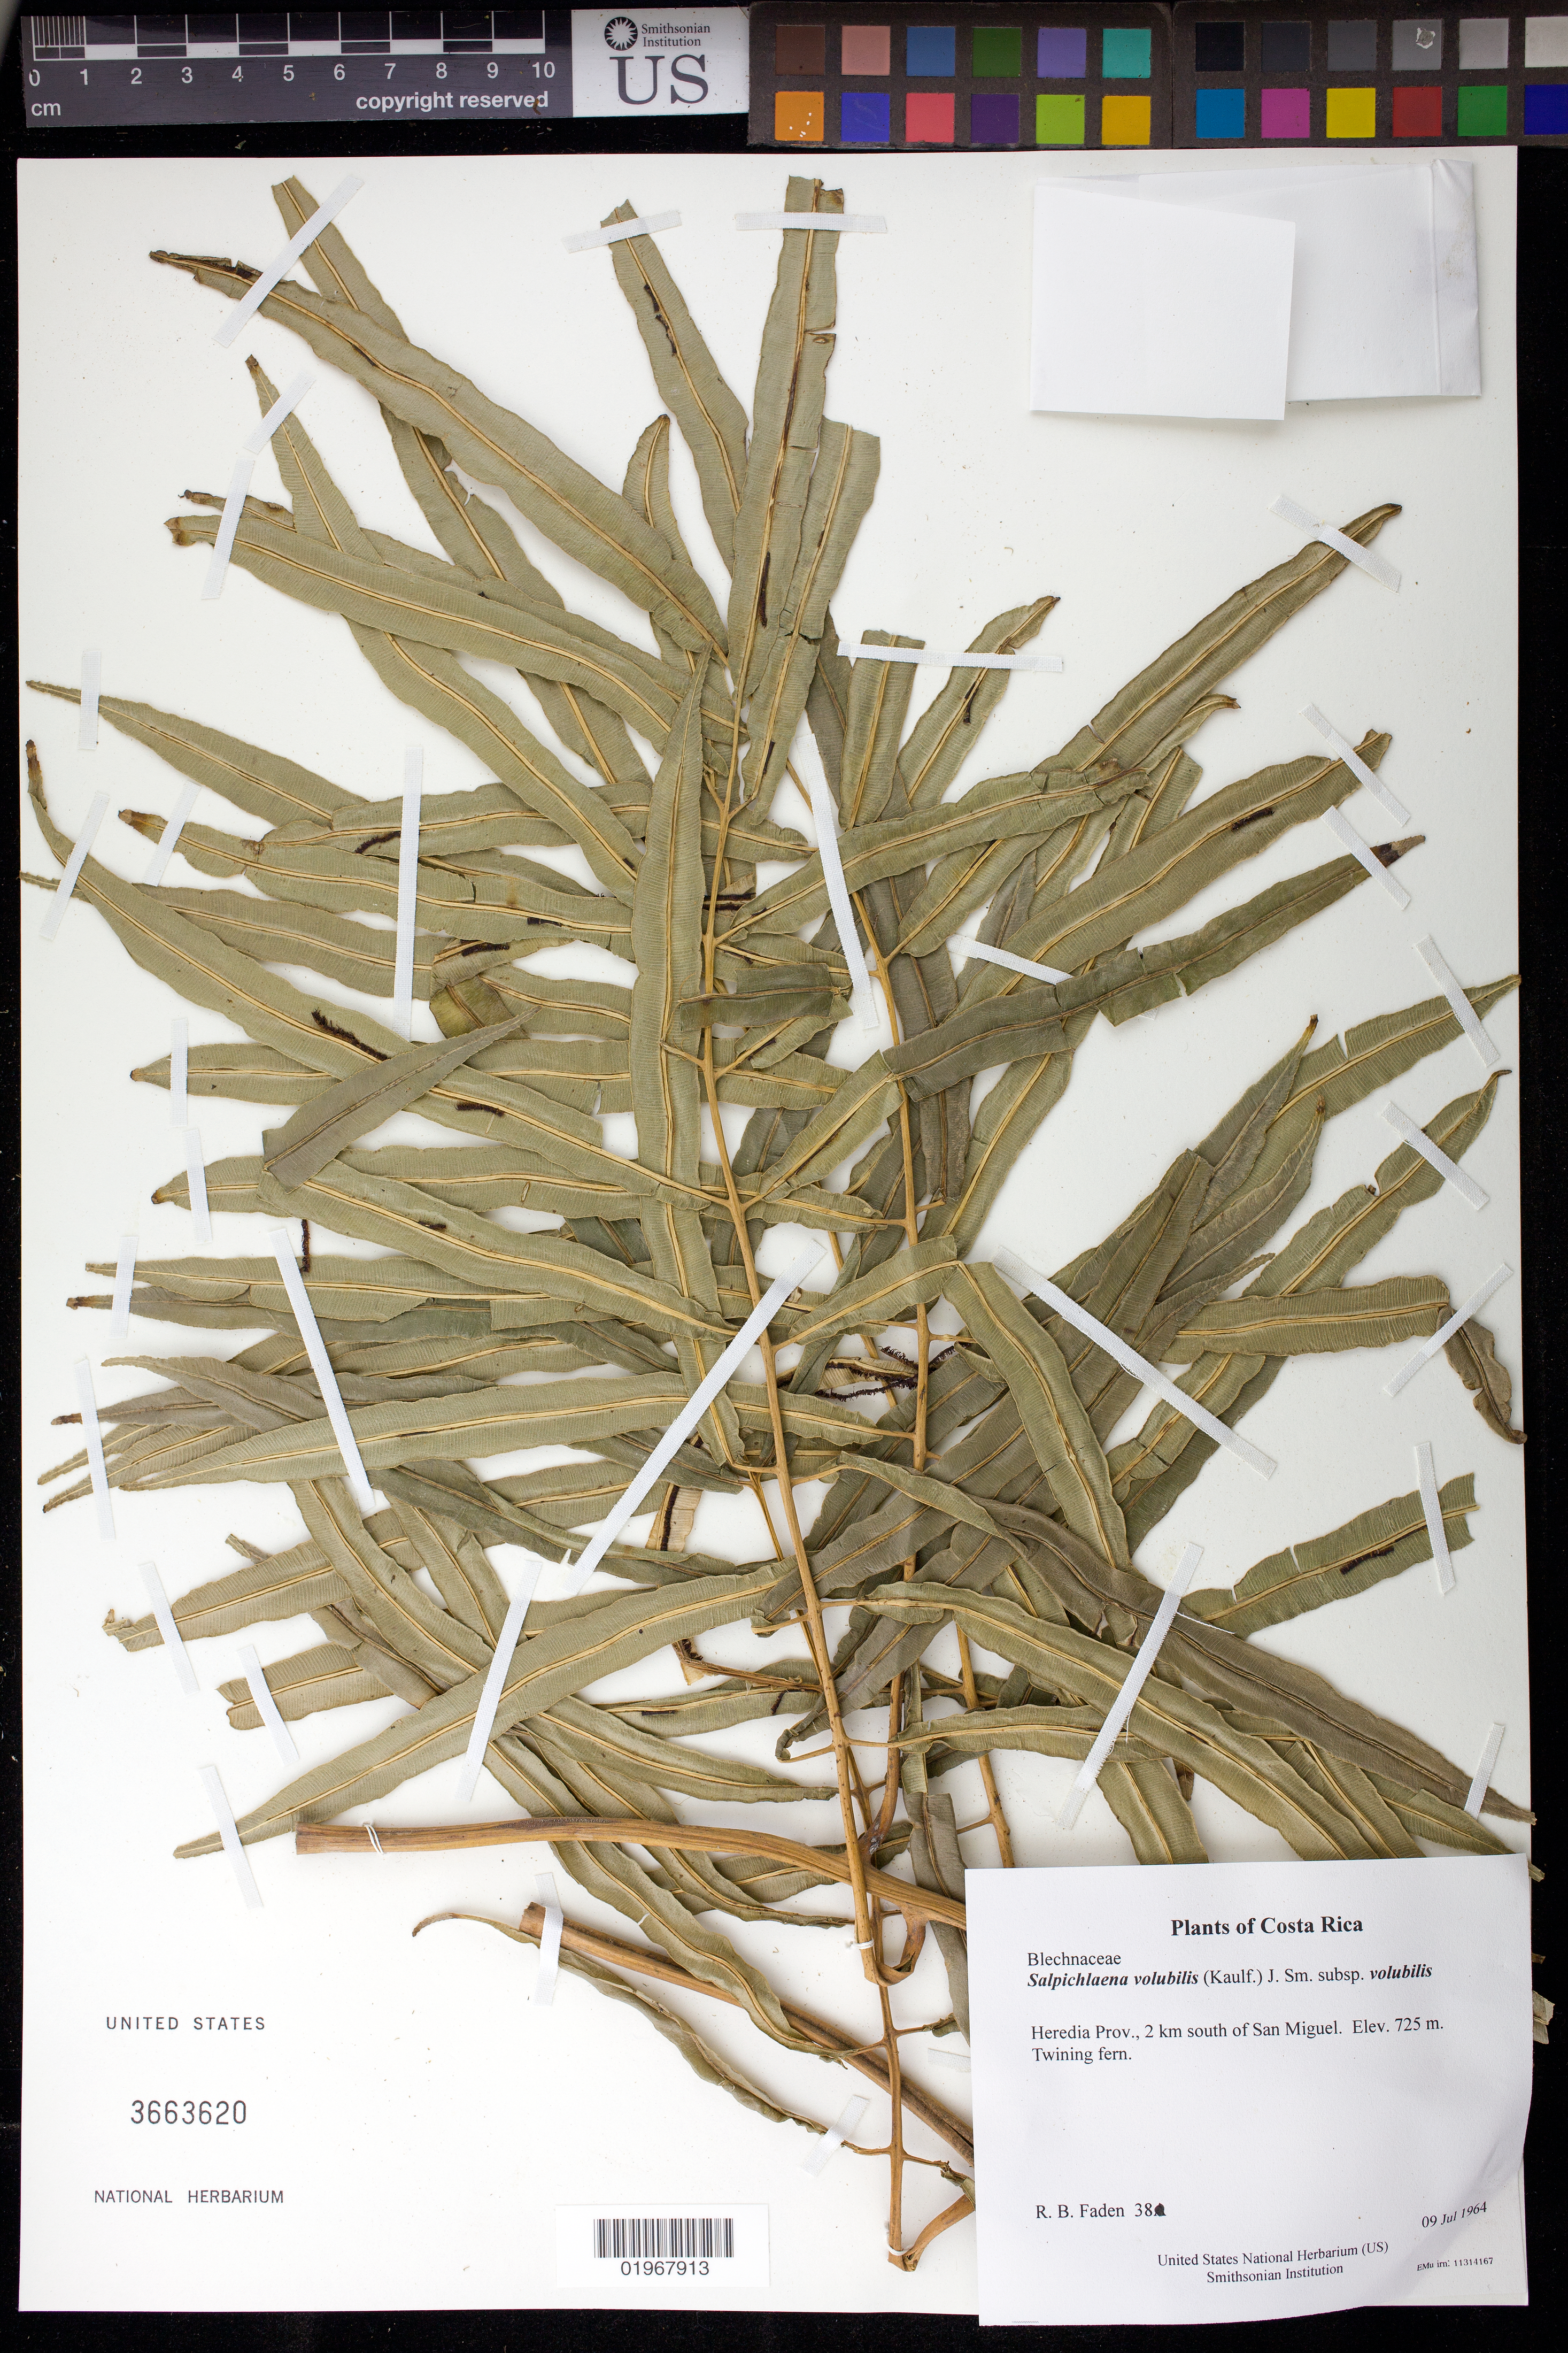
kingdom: Plantae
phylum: Tracheophyta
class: Polypodiopsida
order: Polypodiales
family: Blechnaceae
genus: Salpichlaena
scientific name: Salpichlaena volubilis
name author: (Kaulf.) J. Sm.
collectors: R. B. Faden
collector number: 38A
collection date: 1964-07-09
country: Costa Rica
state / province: Heredia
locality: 2 km south of San Miguel.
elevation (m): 725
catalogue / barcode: US 3663620